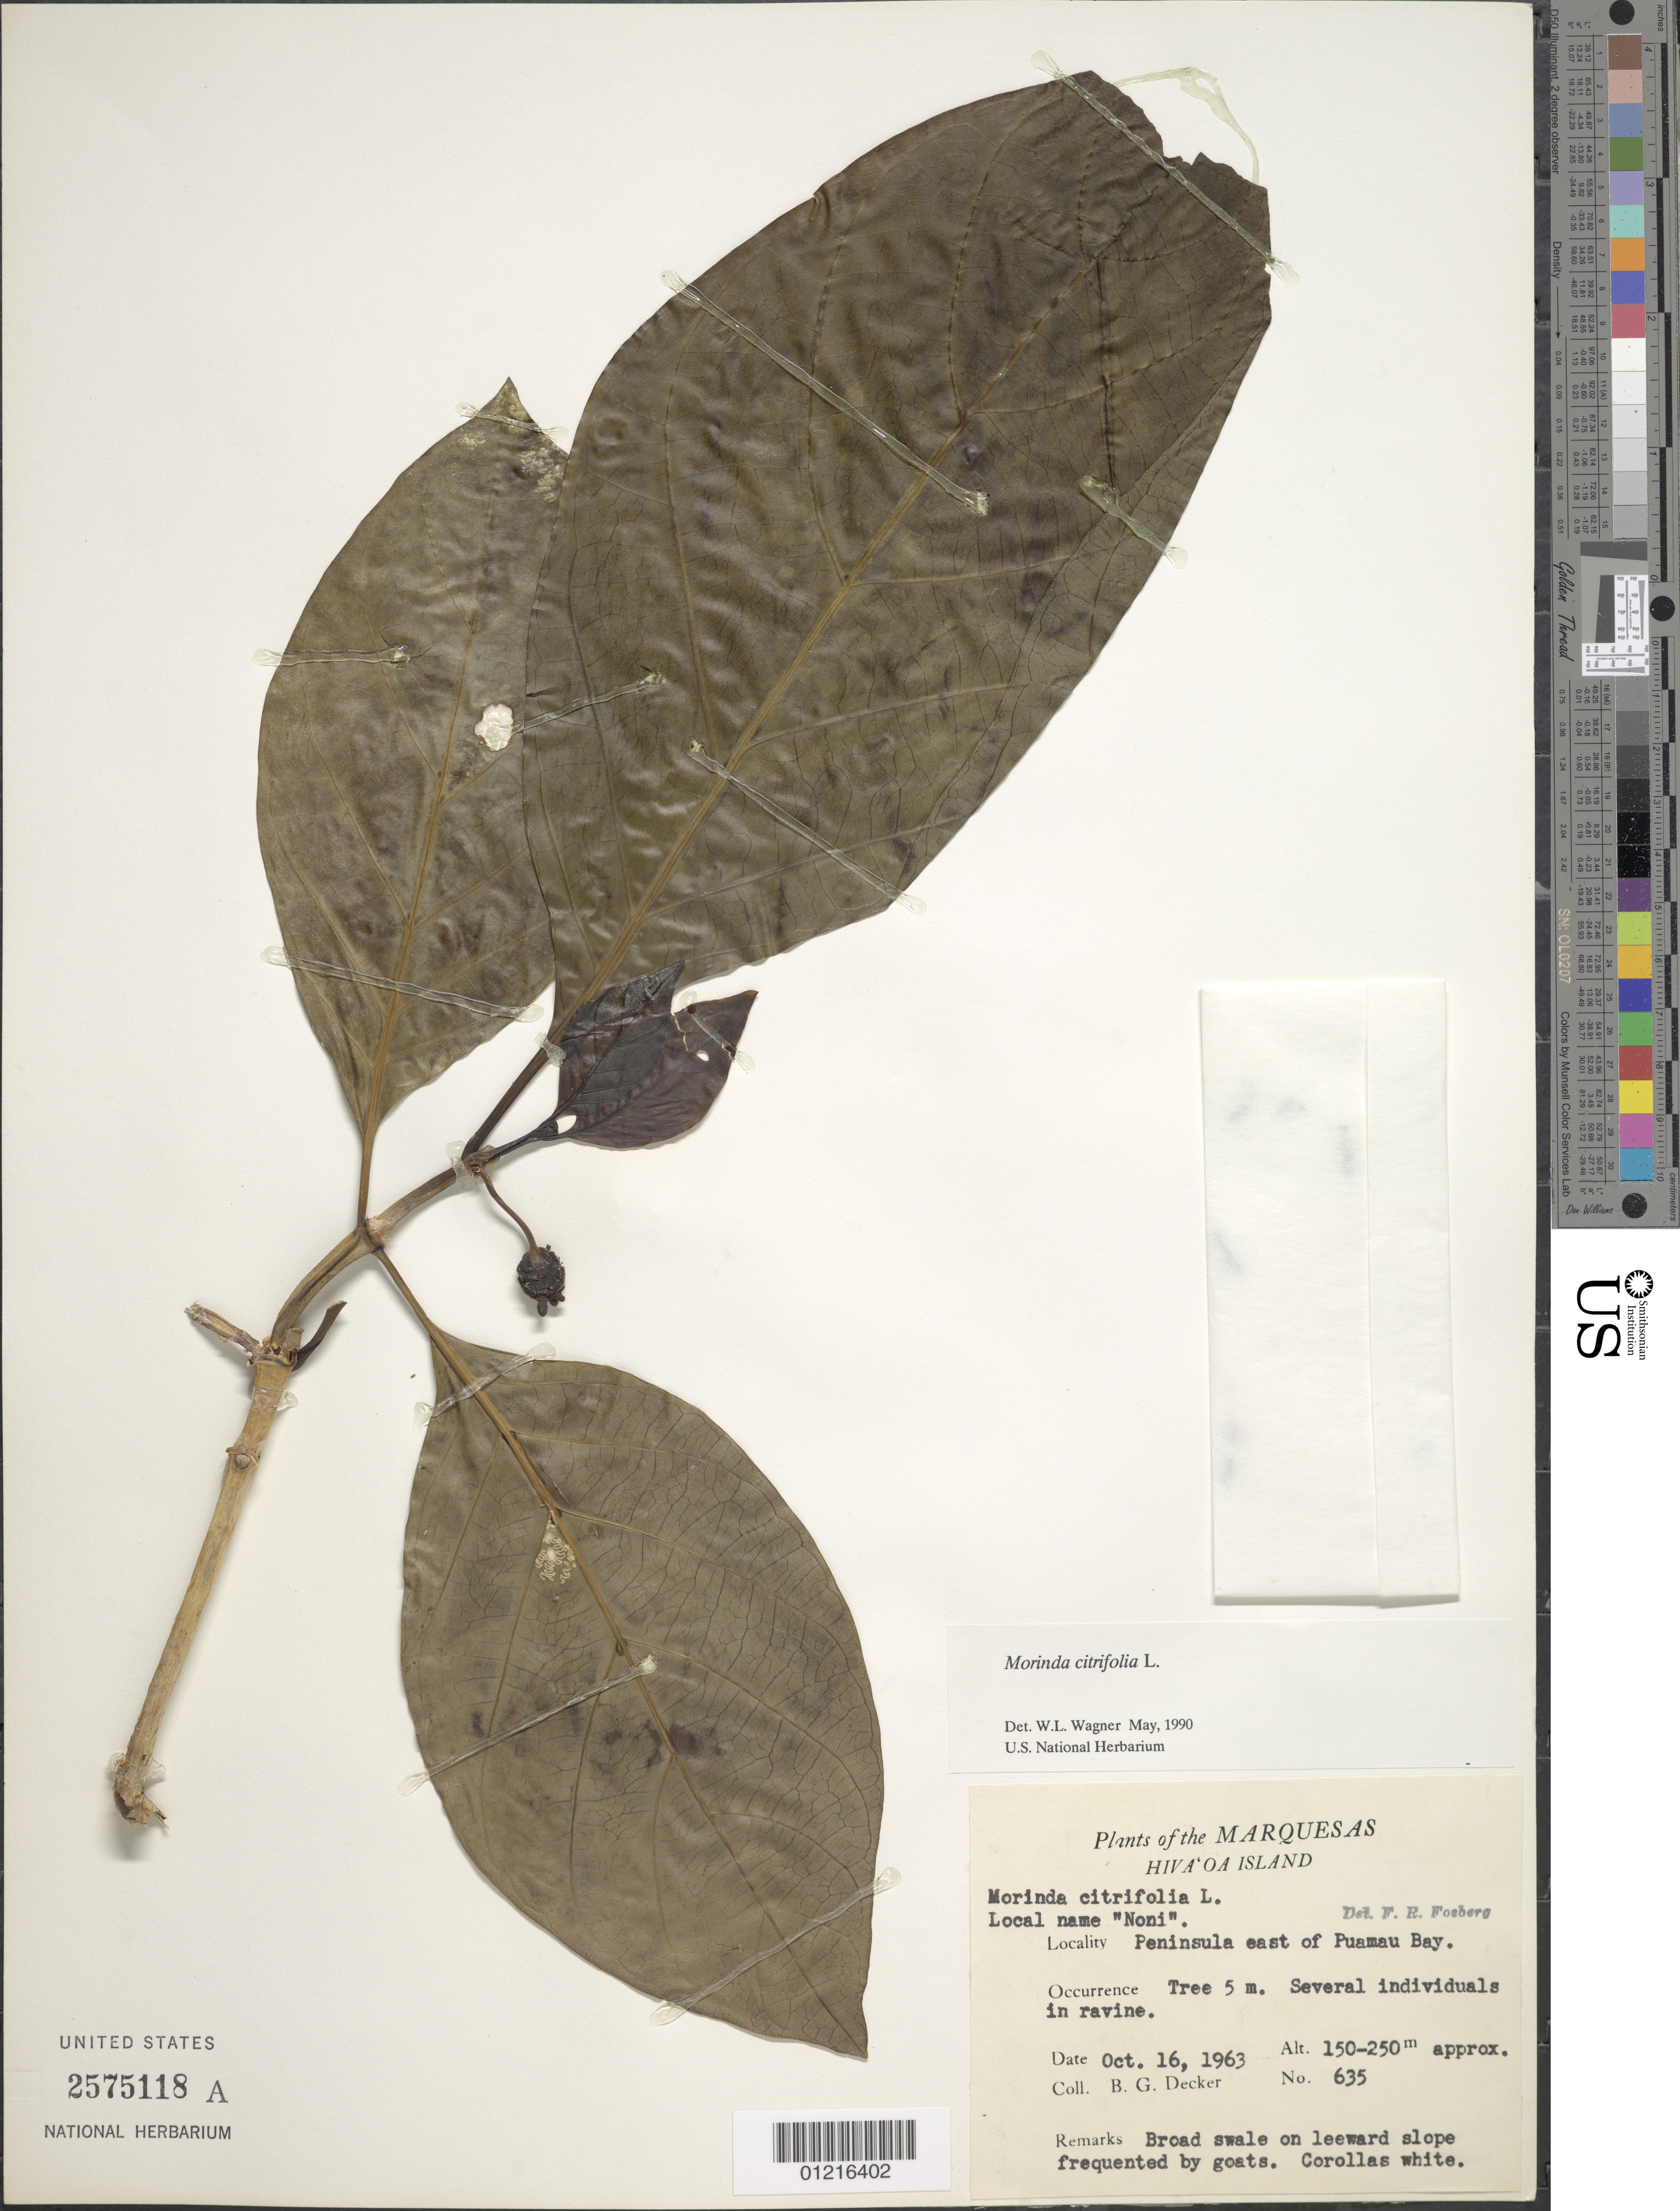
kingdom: Plantae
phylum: Tracheophyta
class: Magnoliopsida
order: Gentianales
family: Rubiaceae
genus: Morinda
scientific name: Morinda citrifolia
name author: L.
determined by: Wagner, W. L., (BOT), Smithsonian Institution - National Museum of Natural History (UNITED STATES)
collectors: B. G. Decker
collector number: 635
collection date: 1963-10-16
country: French Polynesia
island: Hiva Oa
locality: peninsula E of Puamau Bay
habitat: Broad swale on leeward slope, in ravine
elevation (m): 150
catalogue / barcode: US 2575118A